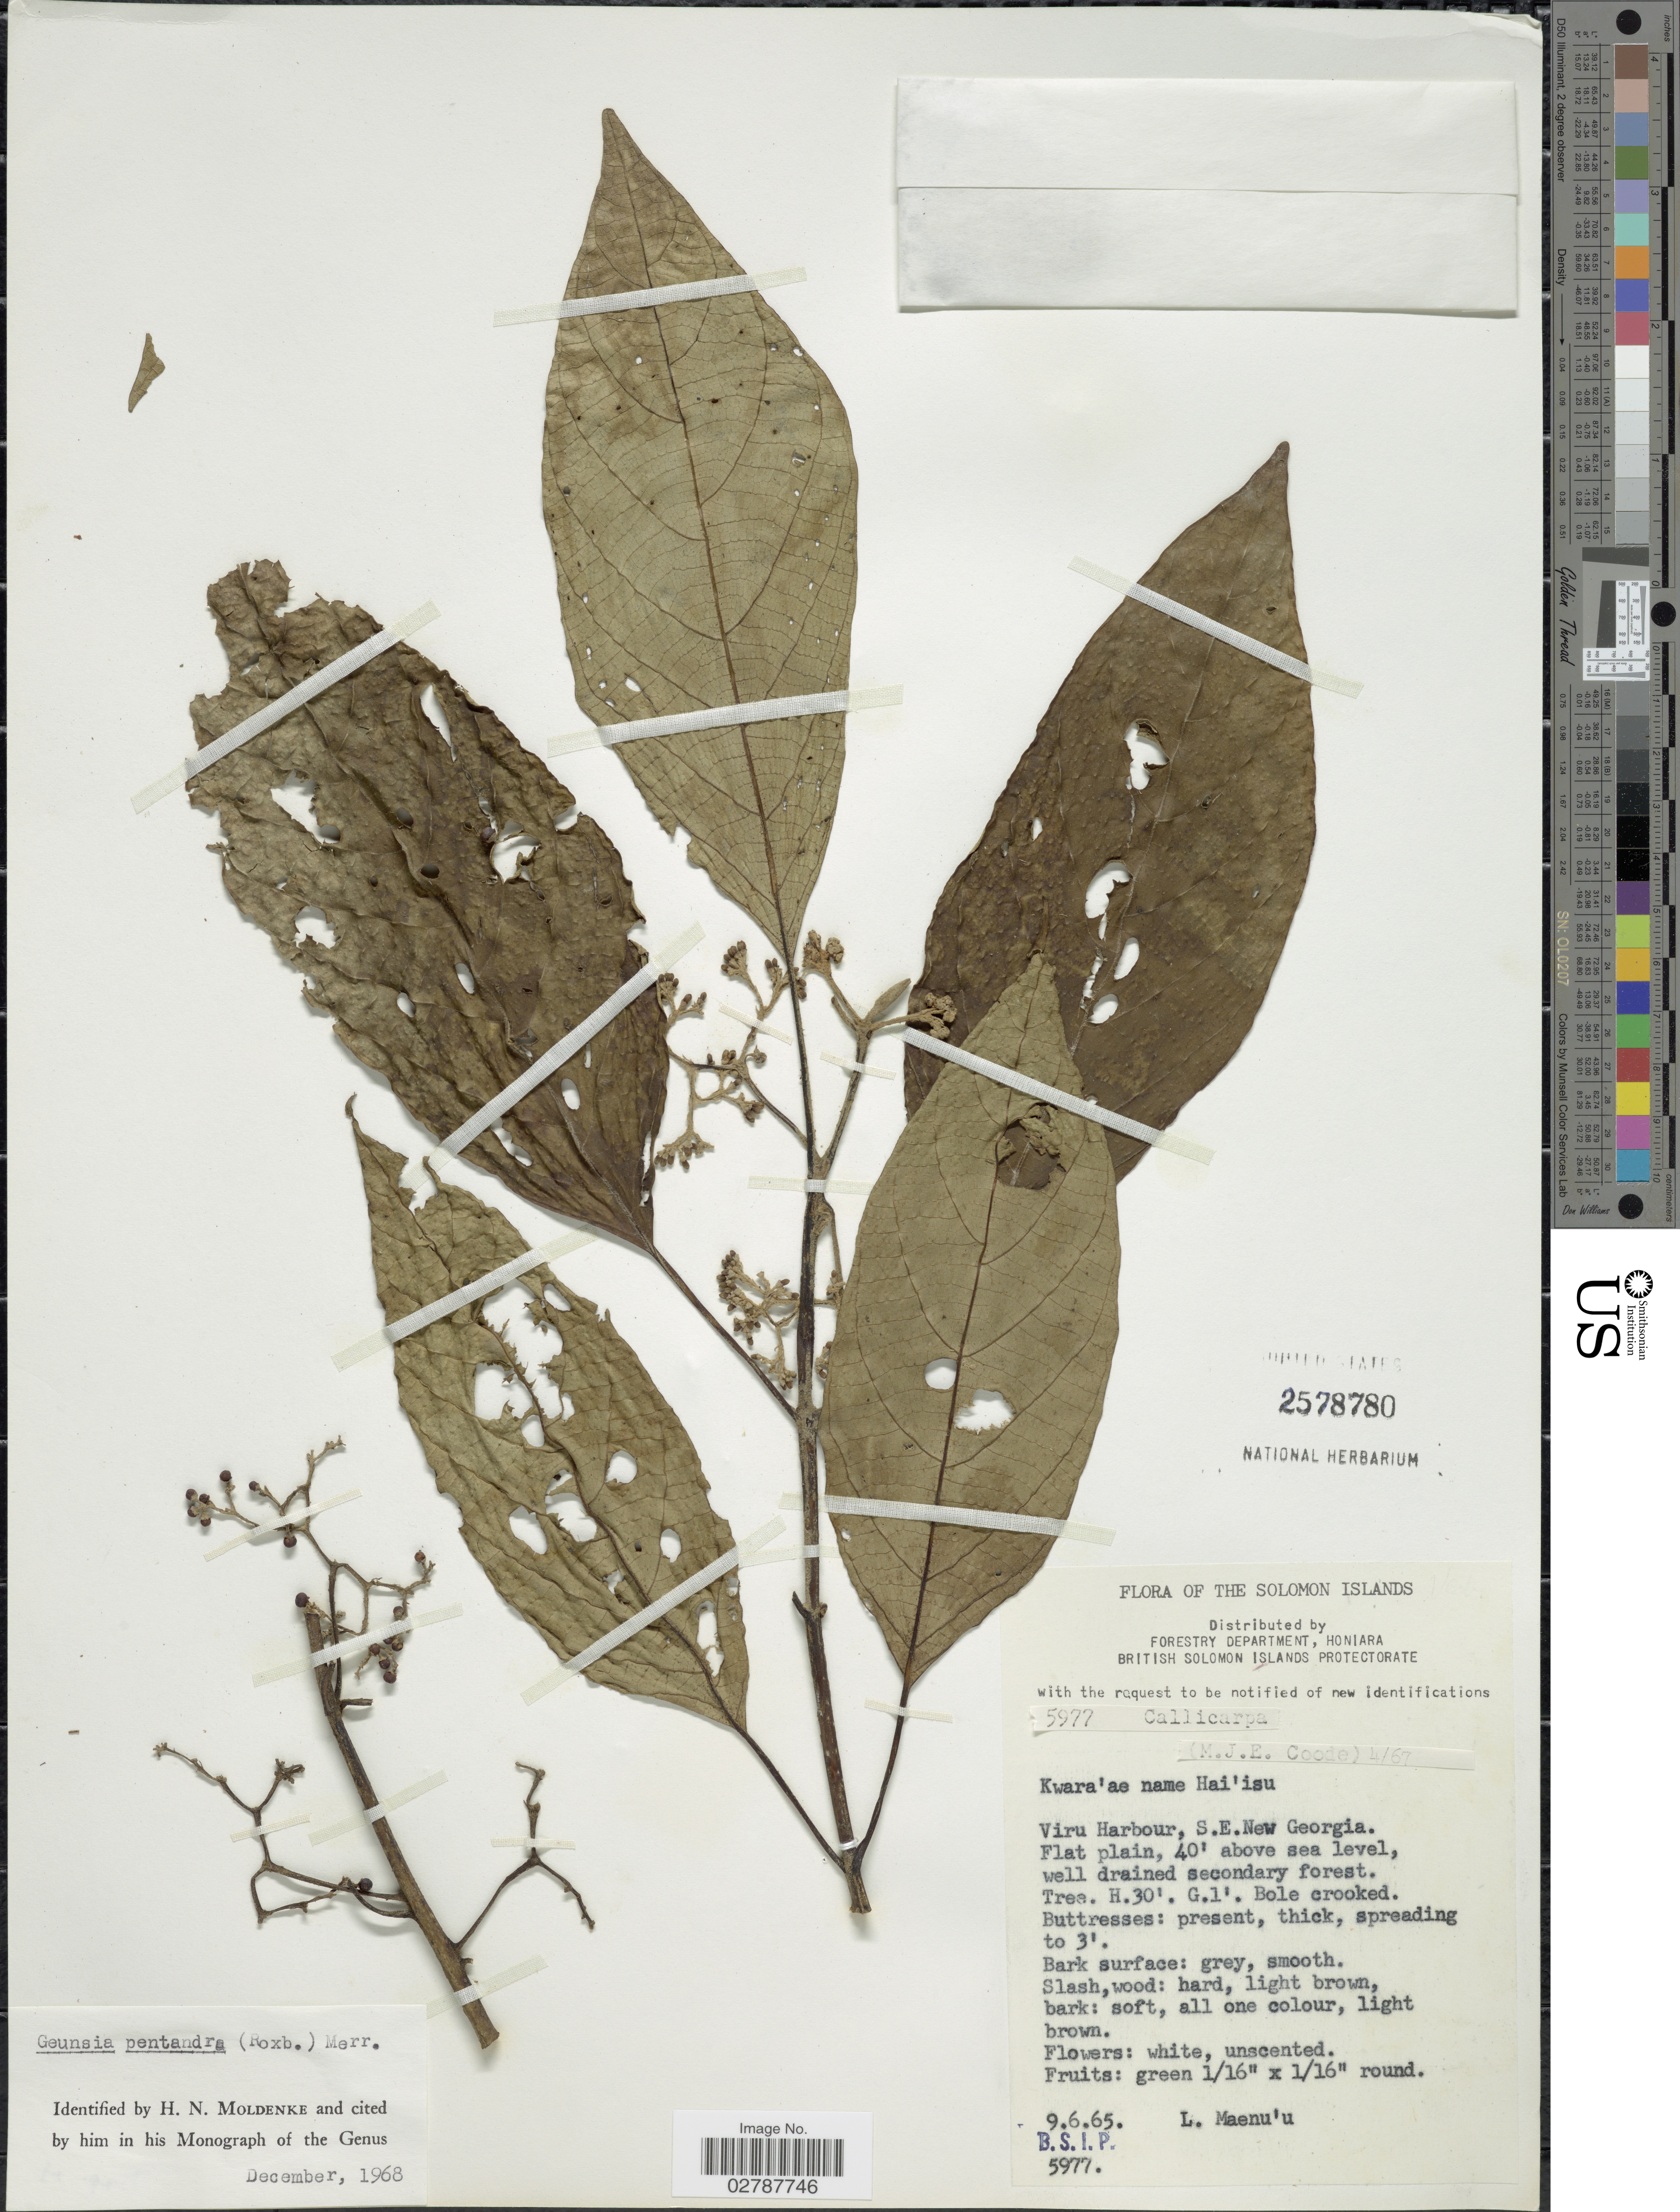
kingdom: Plantae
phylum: Tracheophyta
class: Magnoliopsida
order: Lamiales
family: Lamiaceae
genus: Callicarpa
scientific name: Callicarpa pentandra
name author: Roxb.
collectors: L. Maenu'u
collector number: BSIP5977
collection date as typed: Transcribed d/m/y: 9/6/65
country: Solomon Islands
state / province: Solomon Islands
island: New Georgia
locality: Viru Harbour, S.E. New Georgia.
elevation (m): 12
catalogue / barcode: US 2578780